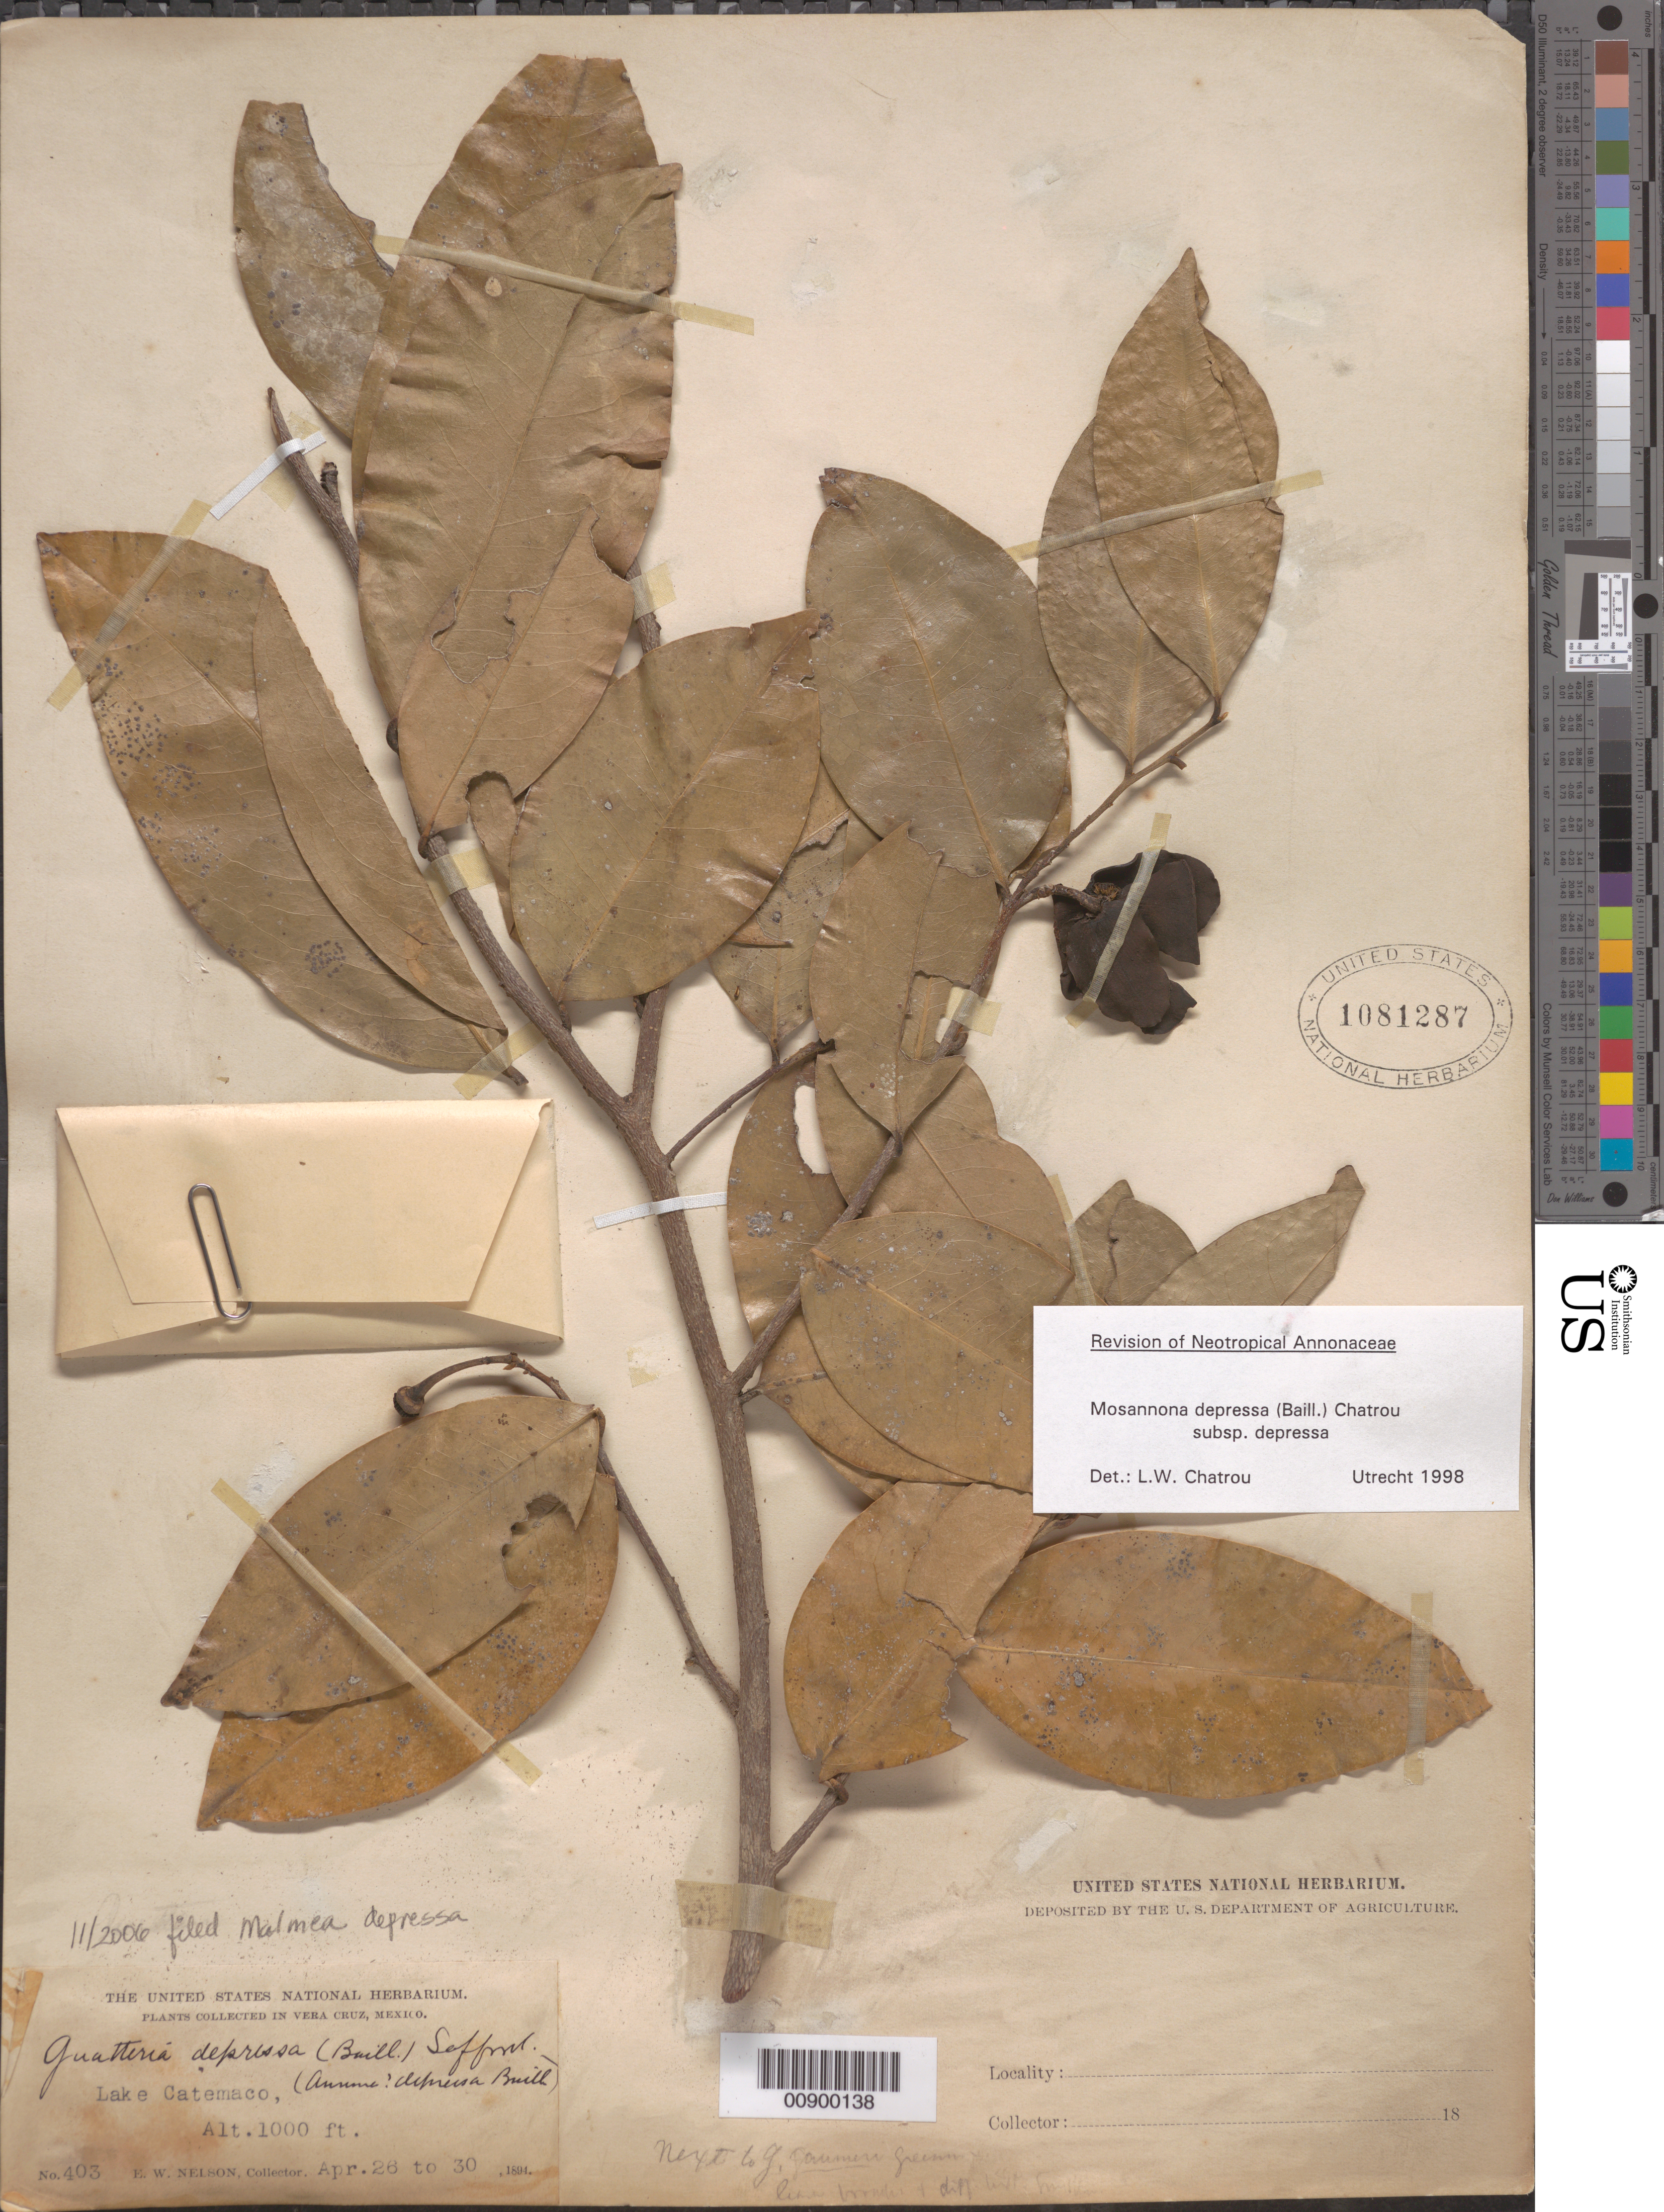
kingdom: Plantae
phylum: Tracheophyta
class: Magnoliopsida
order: Magnoliales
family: Annonaceae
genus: Malmea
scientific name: Malmea depressa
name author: (Baill.) R.E. Fr.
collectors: E. W. Nelson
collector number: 403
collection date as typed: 26 Apr 1894 to 30 Apr 1894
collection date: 1894-04-26/1894-04-30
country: Mexico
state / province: Veracruz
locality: Lake Catemaco, Veracruz.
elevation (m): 305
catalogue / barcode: US 1081287